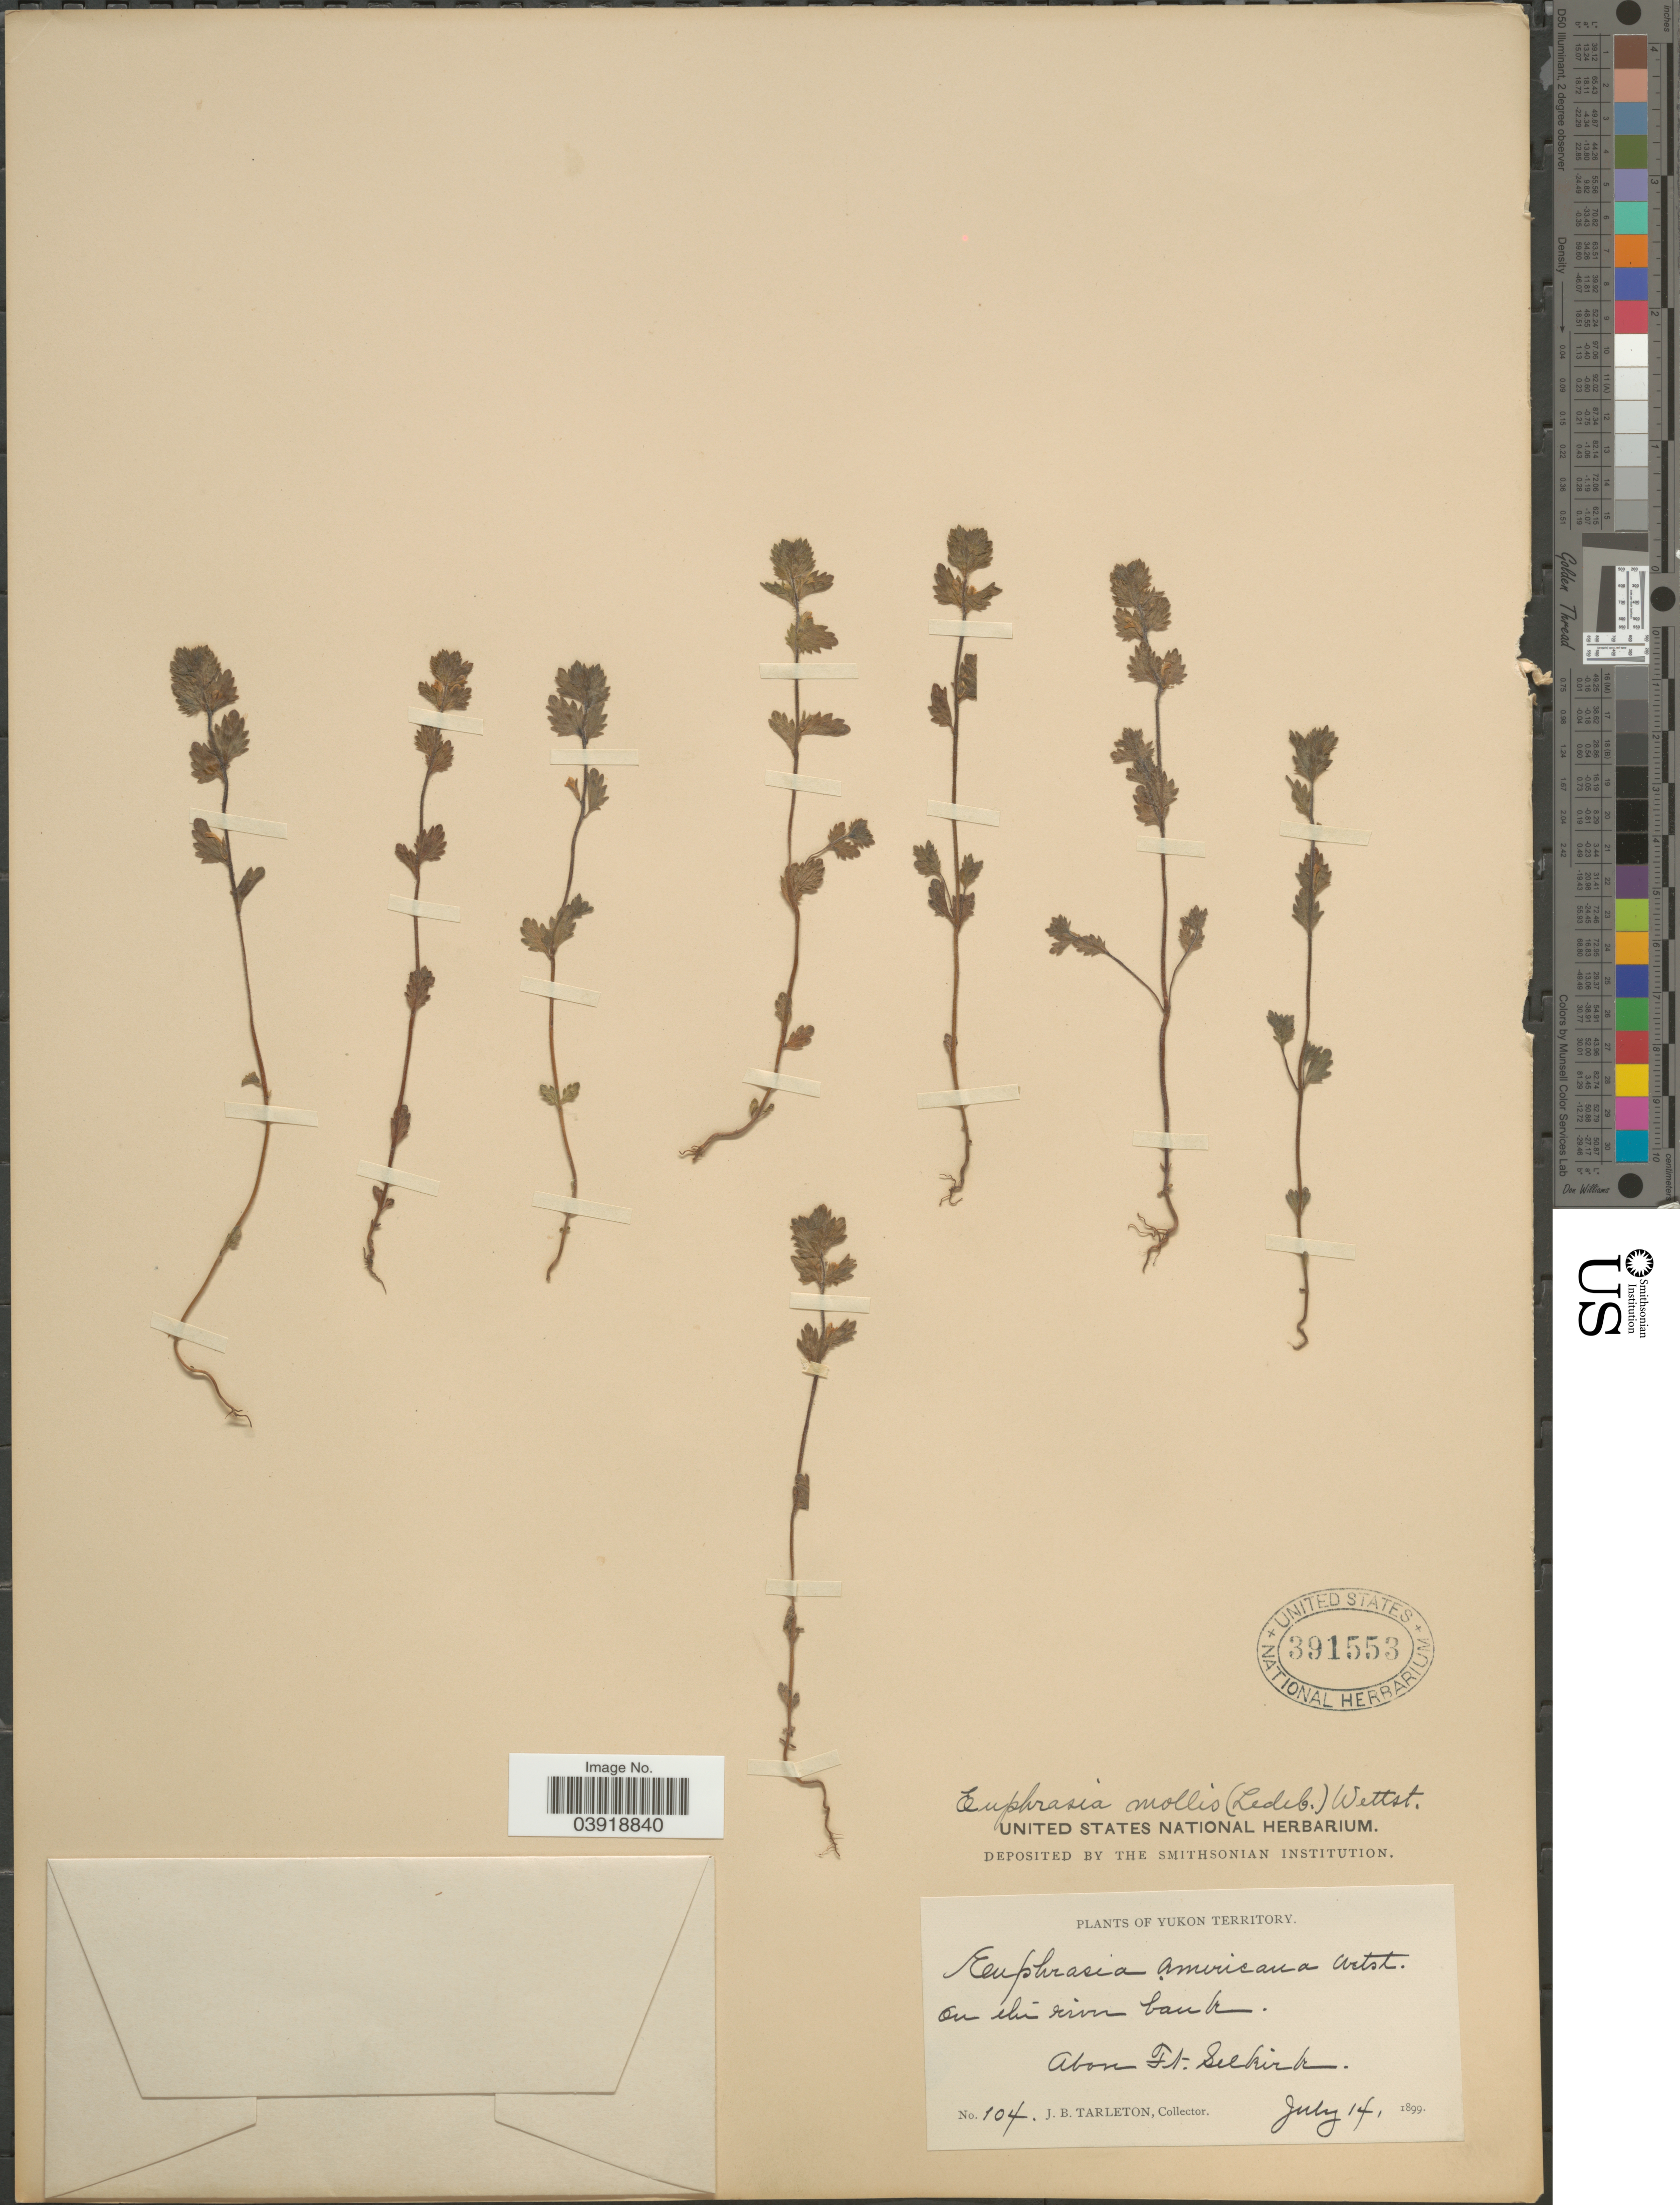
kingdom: Plantae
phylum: Tracheophyta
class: Magnoliopsida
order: Lamiales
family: Orobanchaceae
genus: Euphrasia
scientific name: Euphrasia mollis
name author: (Ledeb.) Wettst.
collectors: J. Tarleton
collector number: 104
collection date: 1899-07-14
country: Canada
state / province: Yukon Territory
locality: On the river bank. Above Ft. Selkirk.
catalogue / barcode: US 391553